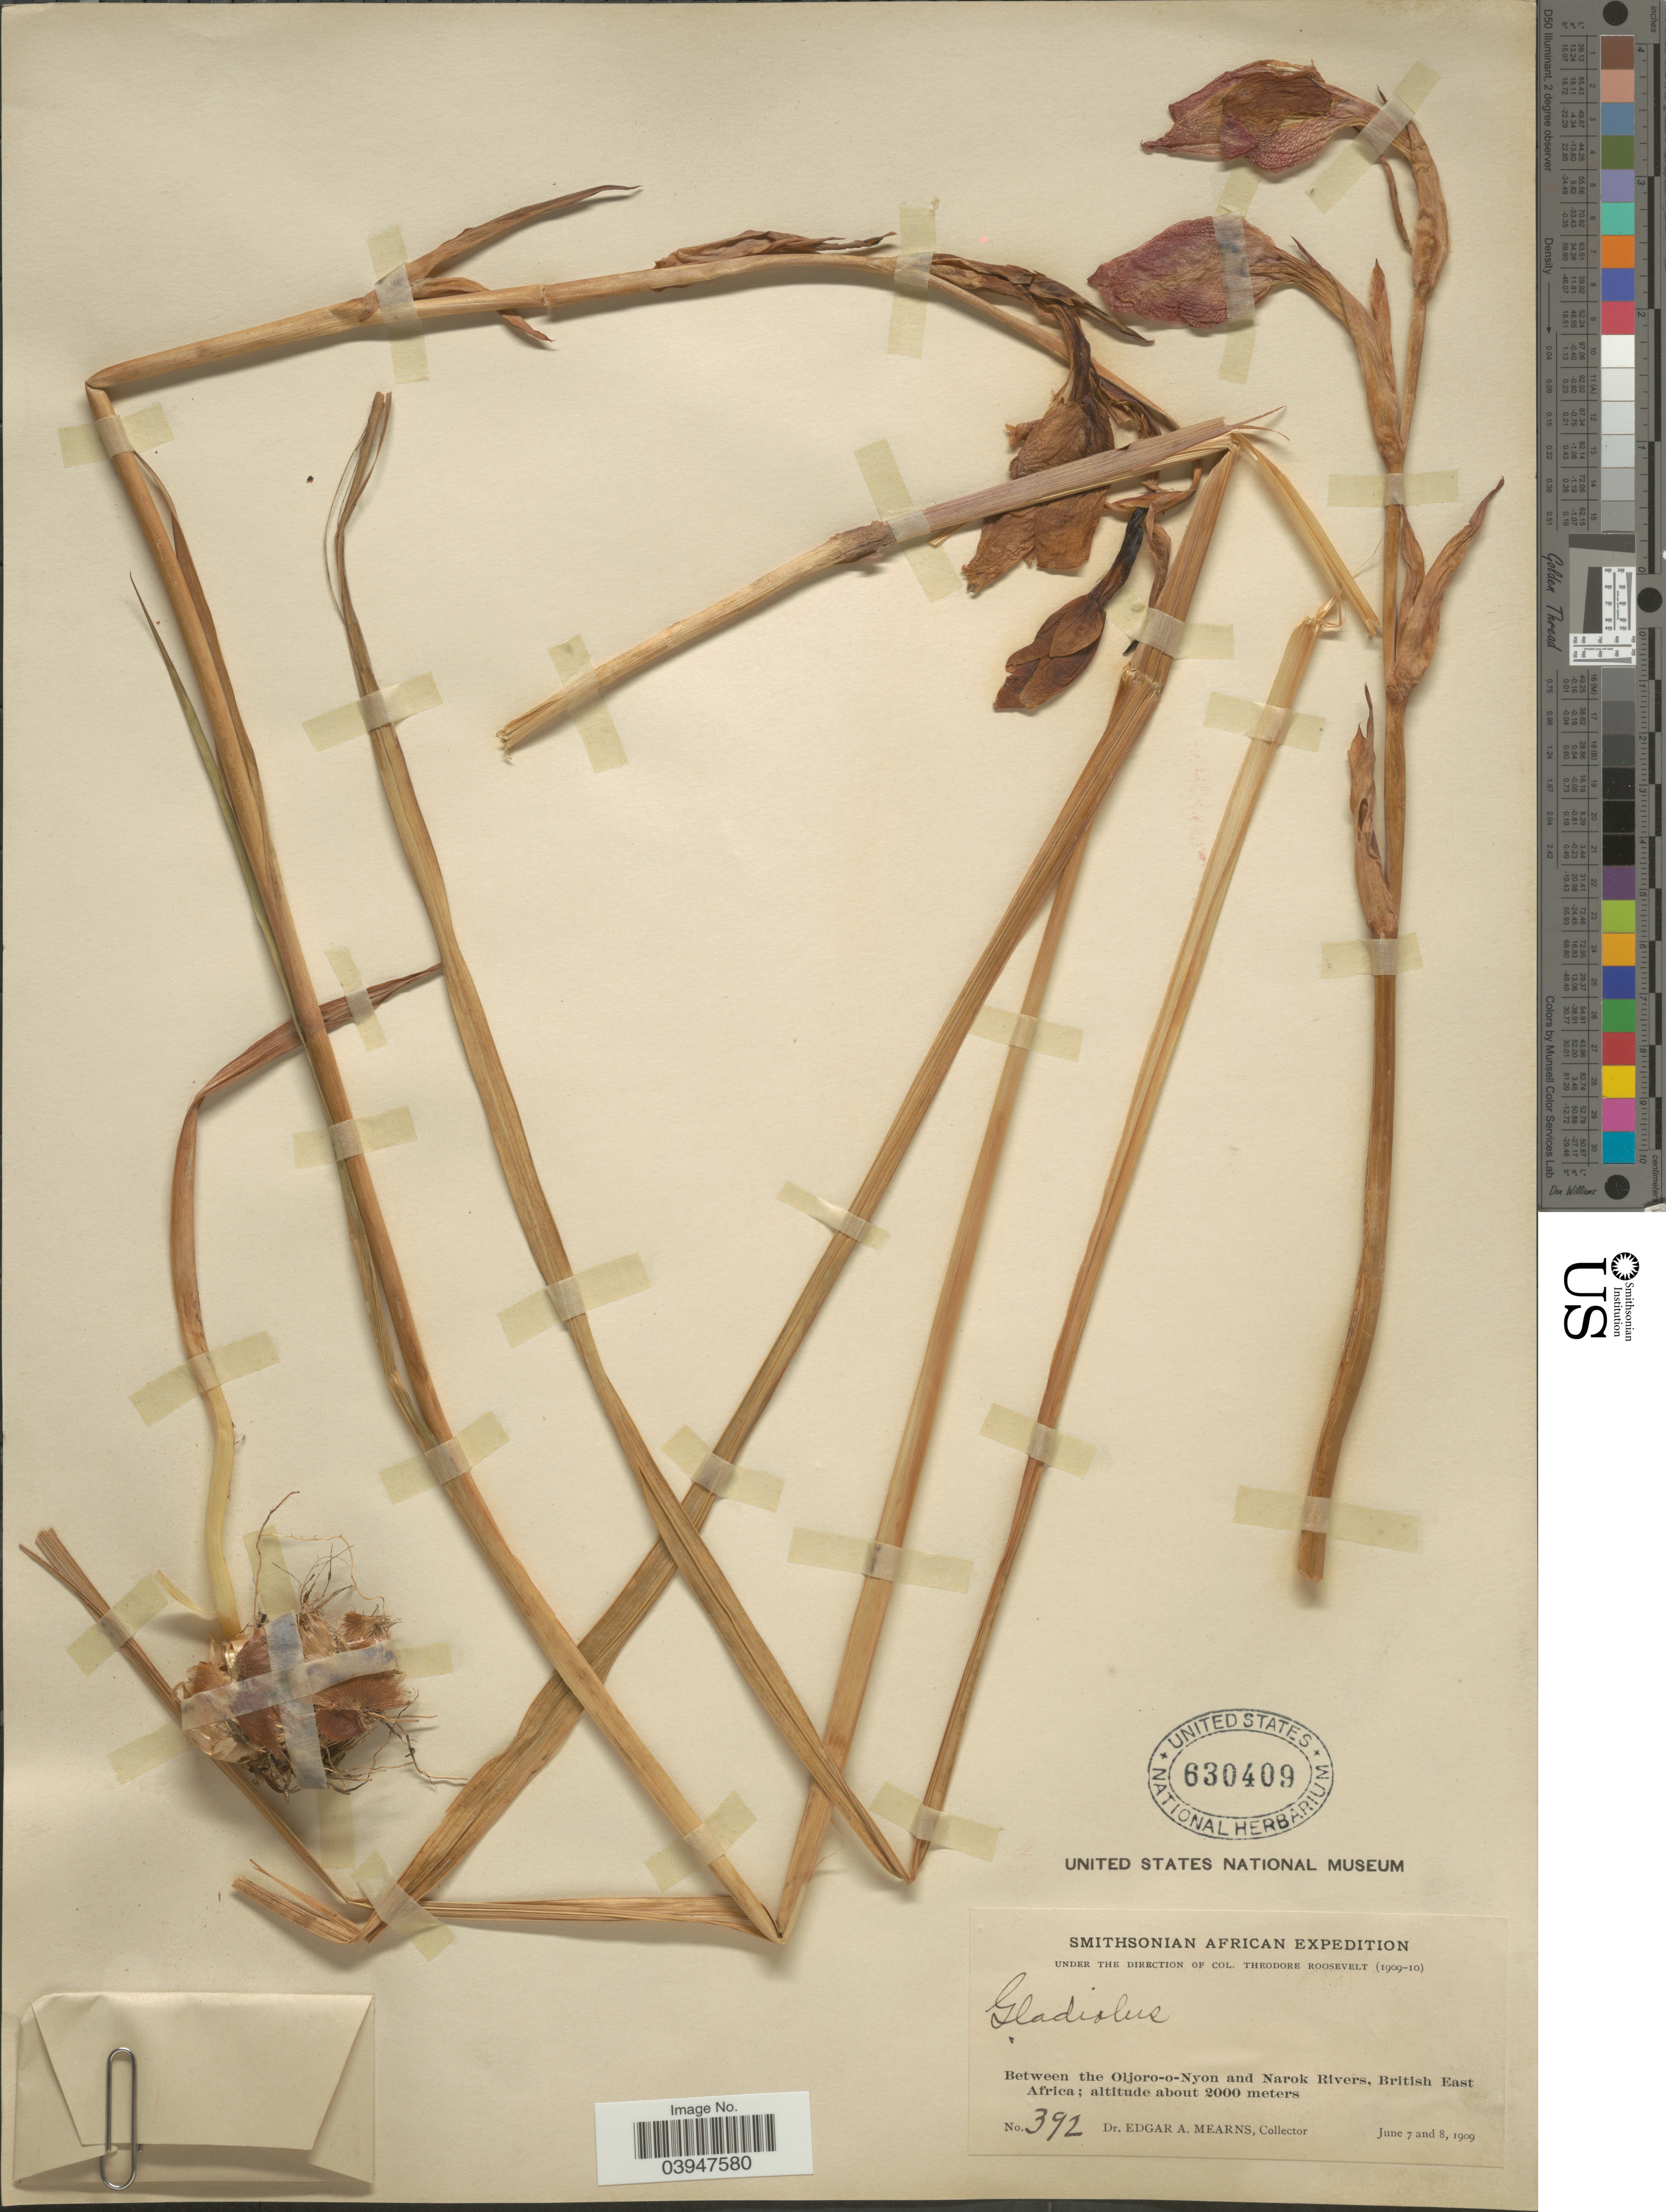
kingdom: Plantae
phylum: Tracheophyta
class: Liliopsida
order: Asparagales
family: Iridaceae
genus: Gladiolus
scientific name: Gladiolus sp.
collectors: E. A. Mearns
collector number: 392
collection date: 1909-06-07/1909-06-08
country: Kenya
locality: Between the Oljoro-o-Nyon and Narok Rivers, British East Africa.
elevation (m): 2000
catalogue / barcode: US 630409